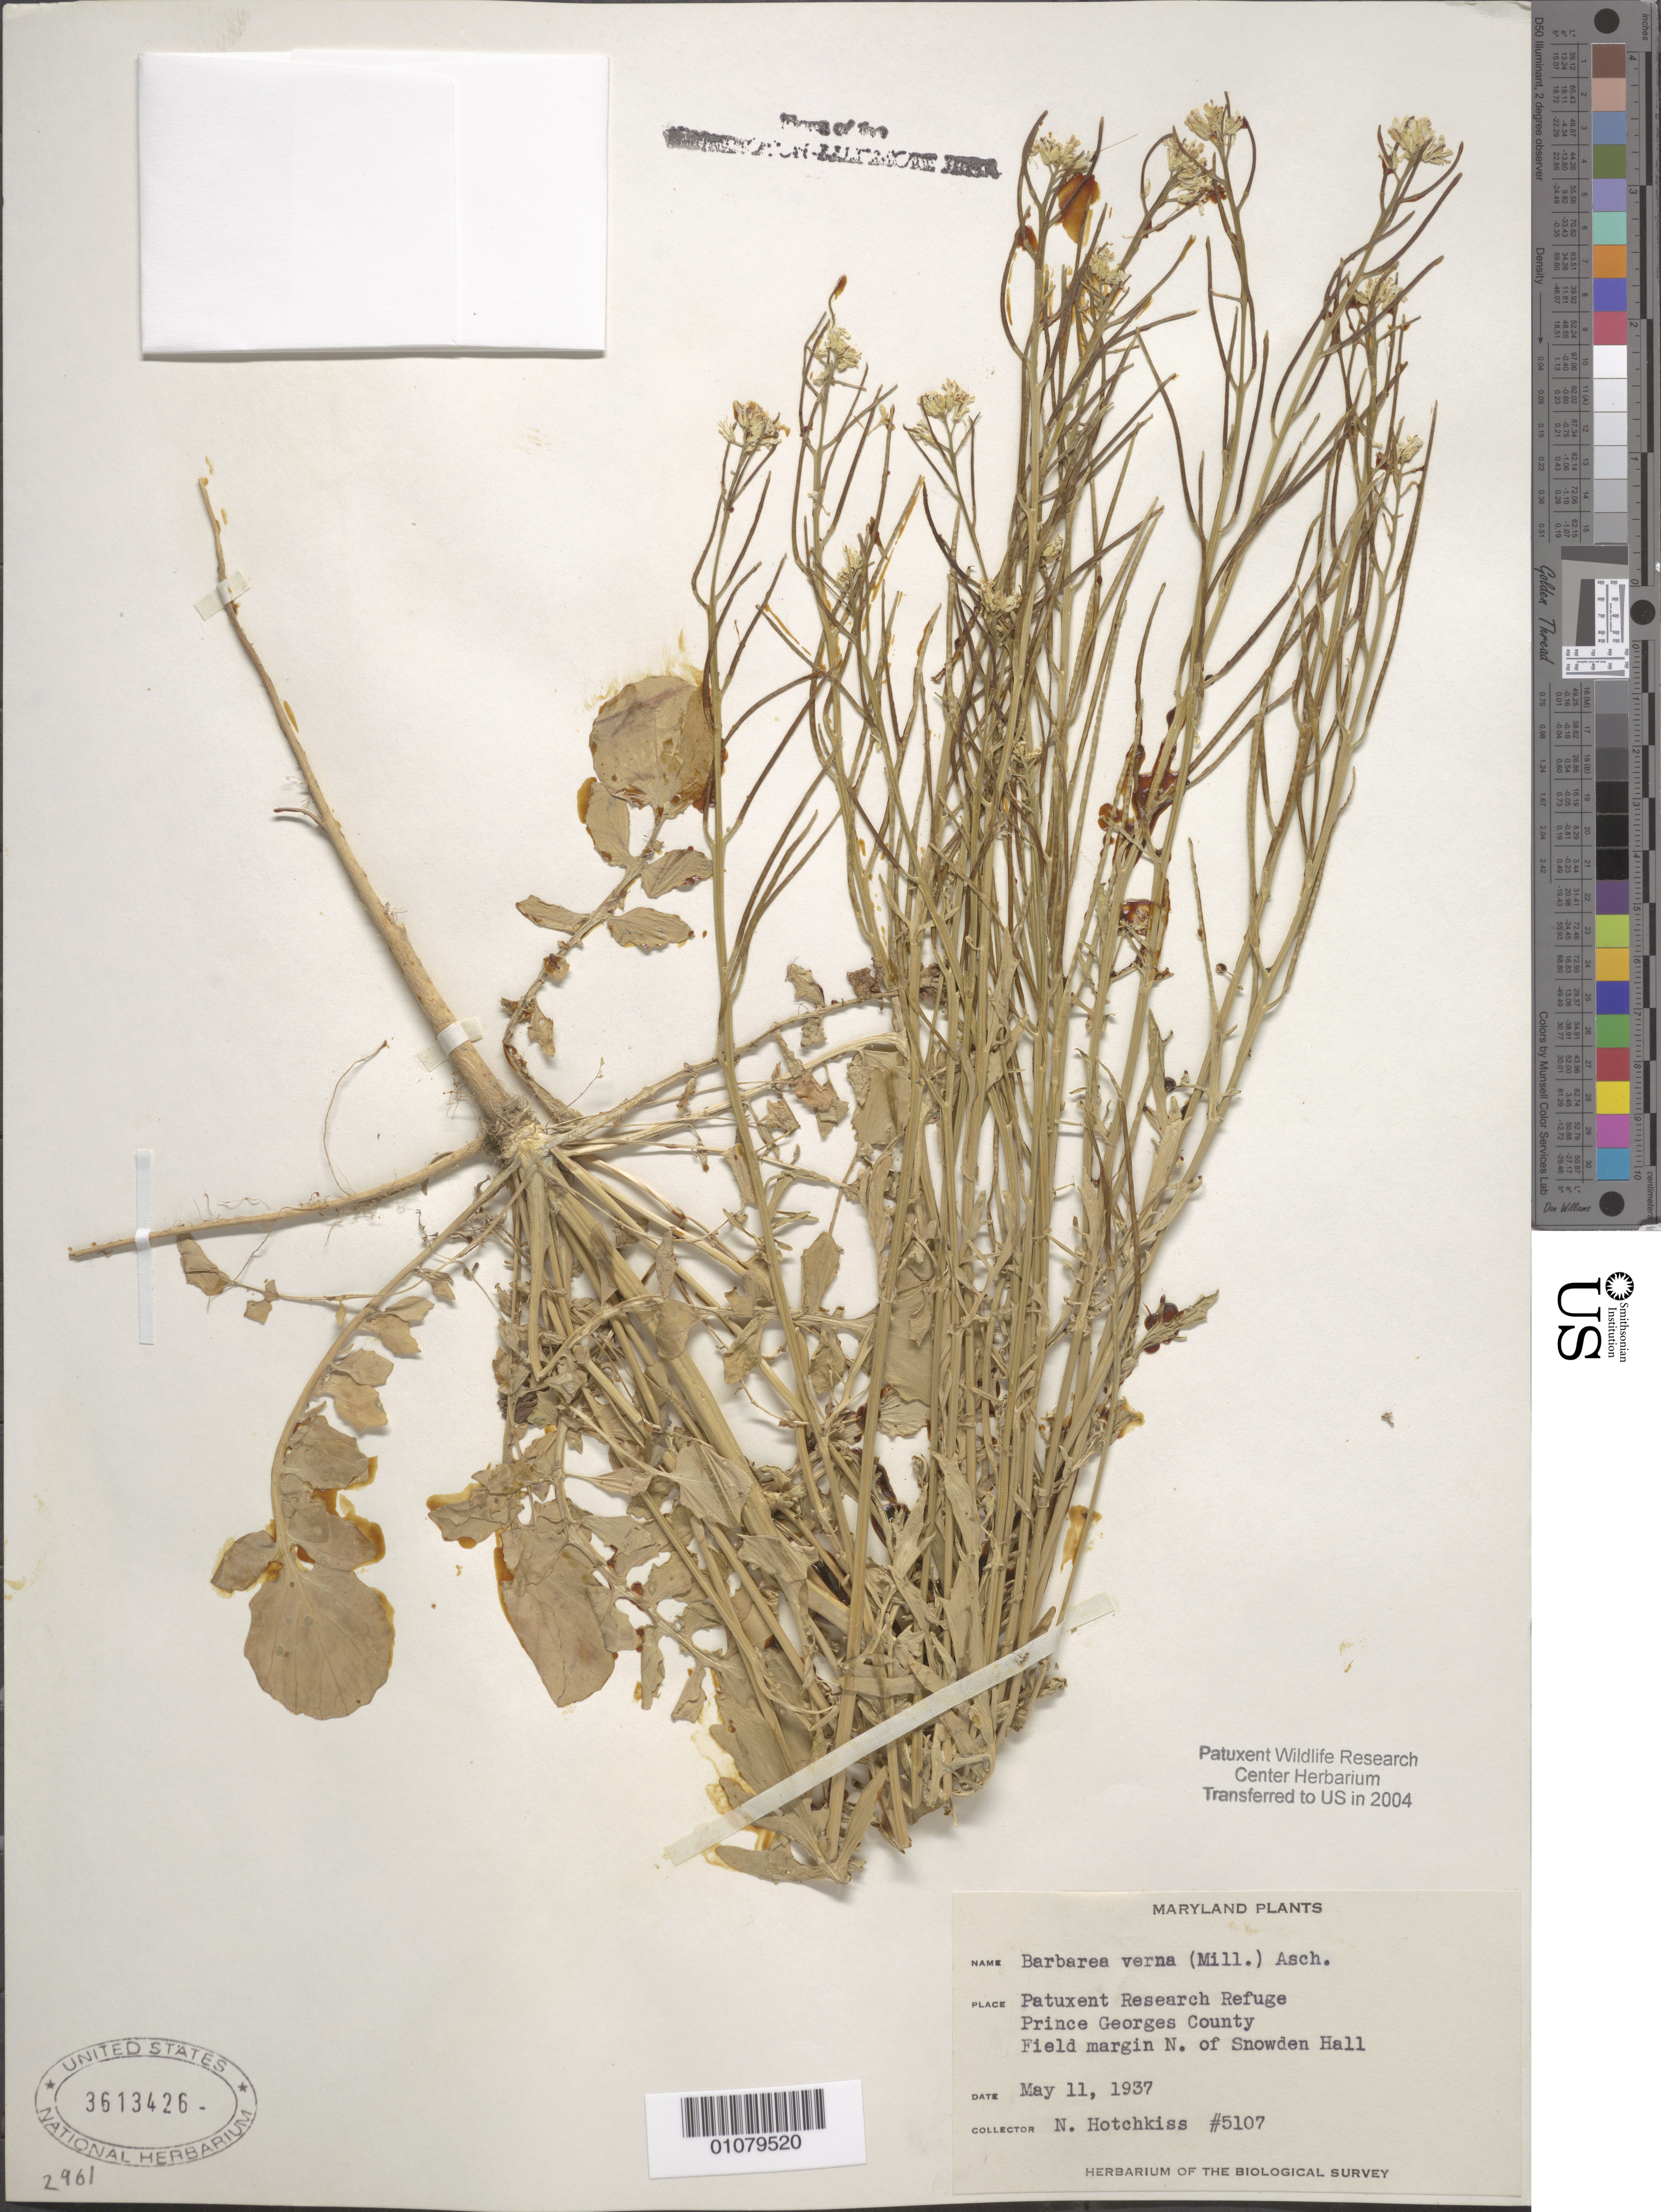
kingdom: Plantae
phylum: Tracheophyta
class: Magnoliopsida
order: Brassicales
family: Brassicaceae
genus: Barbarea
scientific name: Barbarea verna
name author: (Mill.) Asch.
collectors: N. Hotchkiss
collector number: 5107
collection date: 1937-05-11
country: United States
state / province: Maryland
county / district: Prince George's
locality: Patuxent Wildlife Refuge. N. of Snowden Hall.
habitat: Field margin.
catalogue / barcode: US 3613426